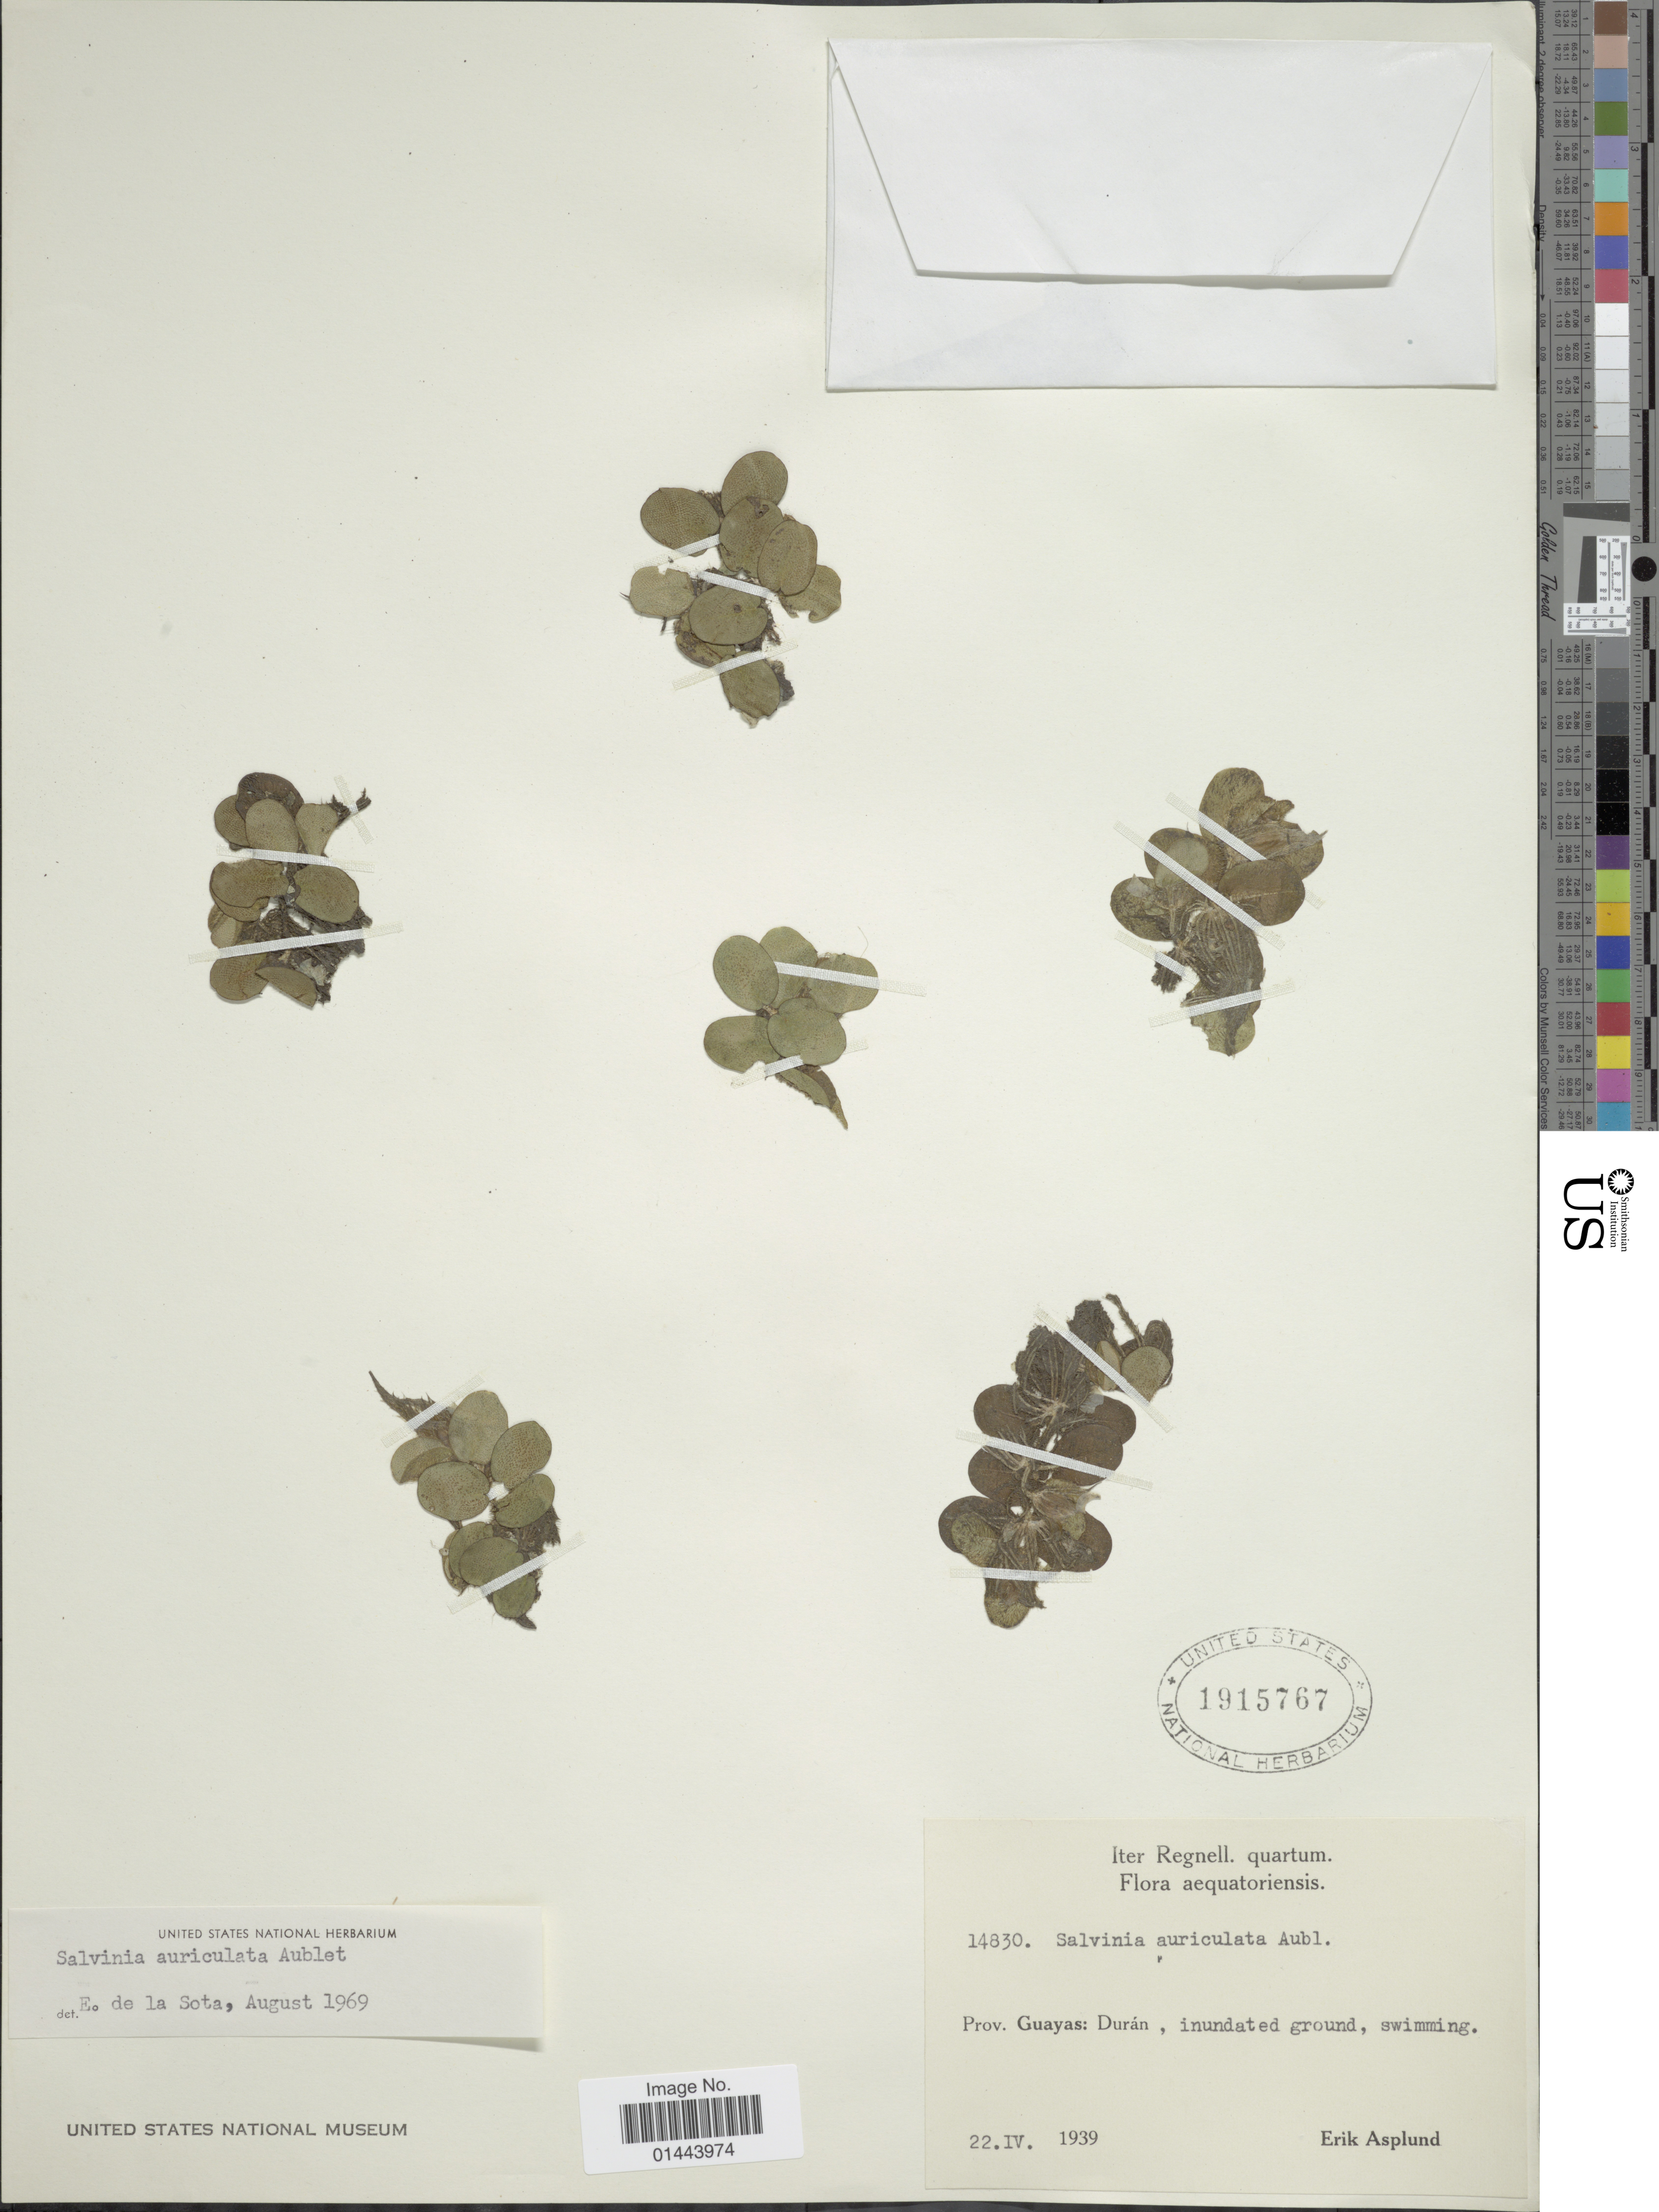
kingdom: Plantae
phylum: Tracheophyta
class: Polypodiopsida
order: Salviniales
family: Salviniaceae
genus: Salvinia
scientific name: Salvinia auriculata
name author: Aubl.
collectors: E. Asplund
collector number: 14830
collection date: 1939-04-22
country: Ecuador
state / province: Guayas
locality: Durán, inundated ground, swimming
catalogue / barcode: US 1915767